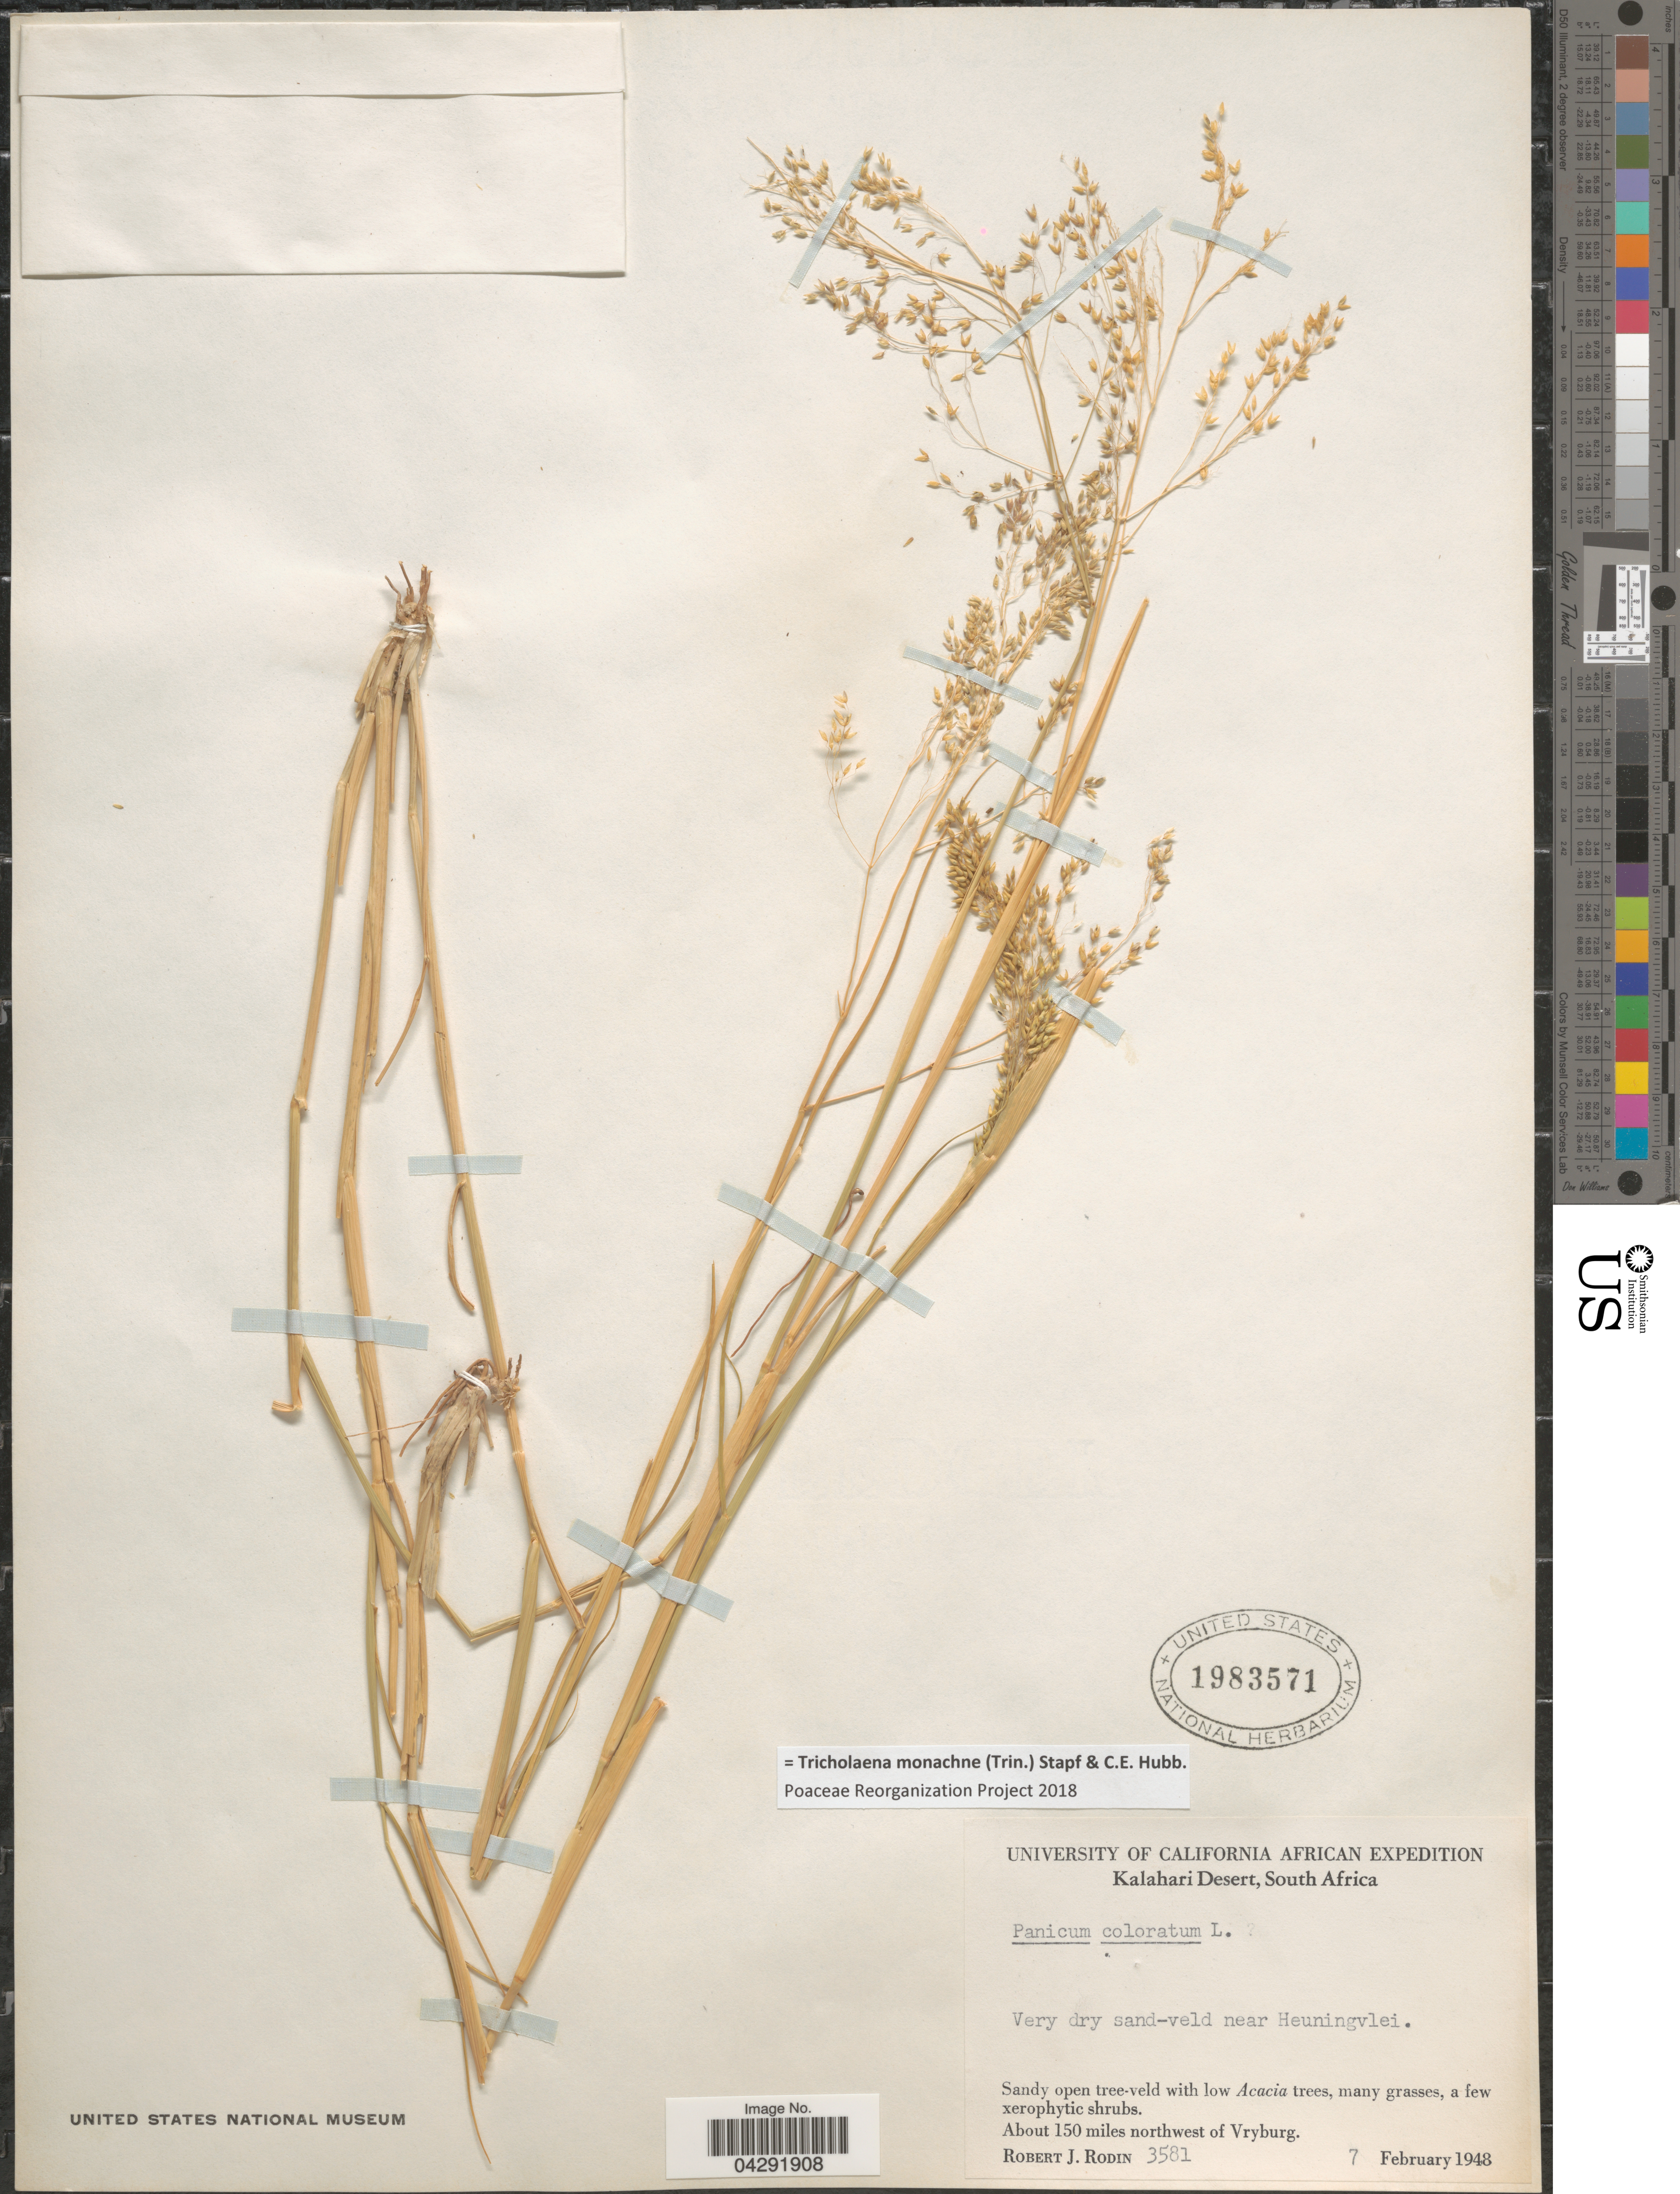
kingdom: Plantae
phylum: Tracheophyta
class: Liliopsida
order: Poales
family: Poaceae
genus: Tricholaena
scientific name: Tricholaena monachne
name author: (Trin.) Stapf & C.E. Hubb.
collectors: R. J. Rodin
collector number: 3581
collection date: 1948-02-07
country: South Africa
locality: University of California African Expedition. Kalahari Desert. About 150 miles northwest of Vryburg.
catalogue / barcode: US 1983571